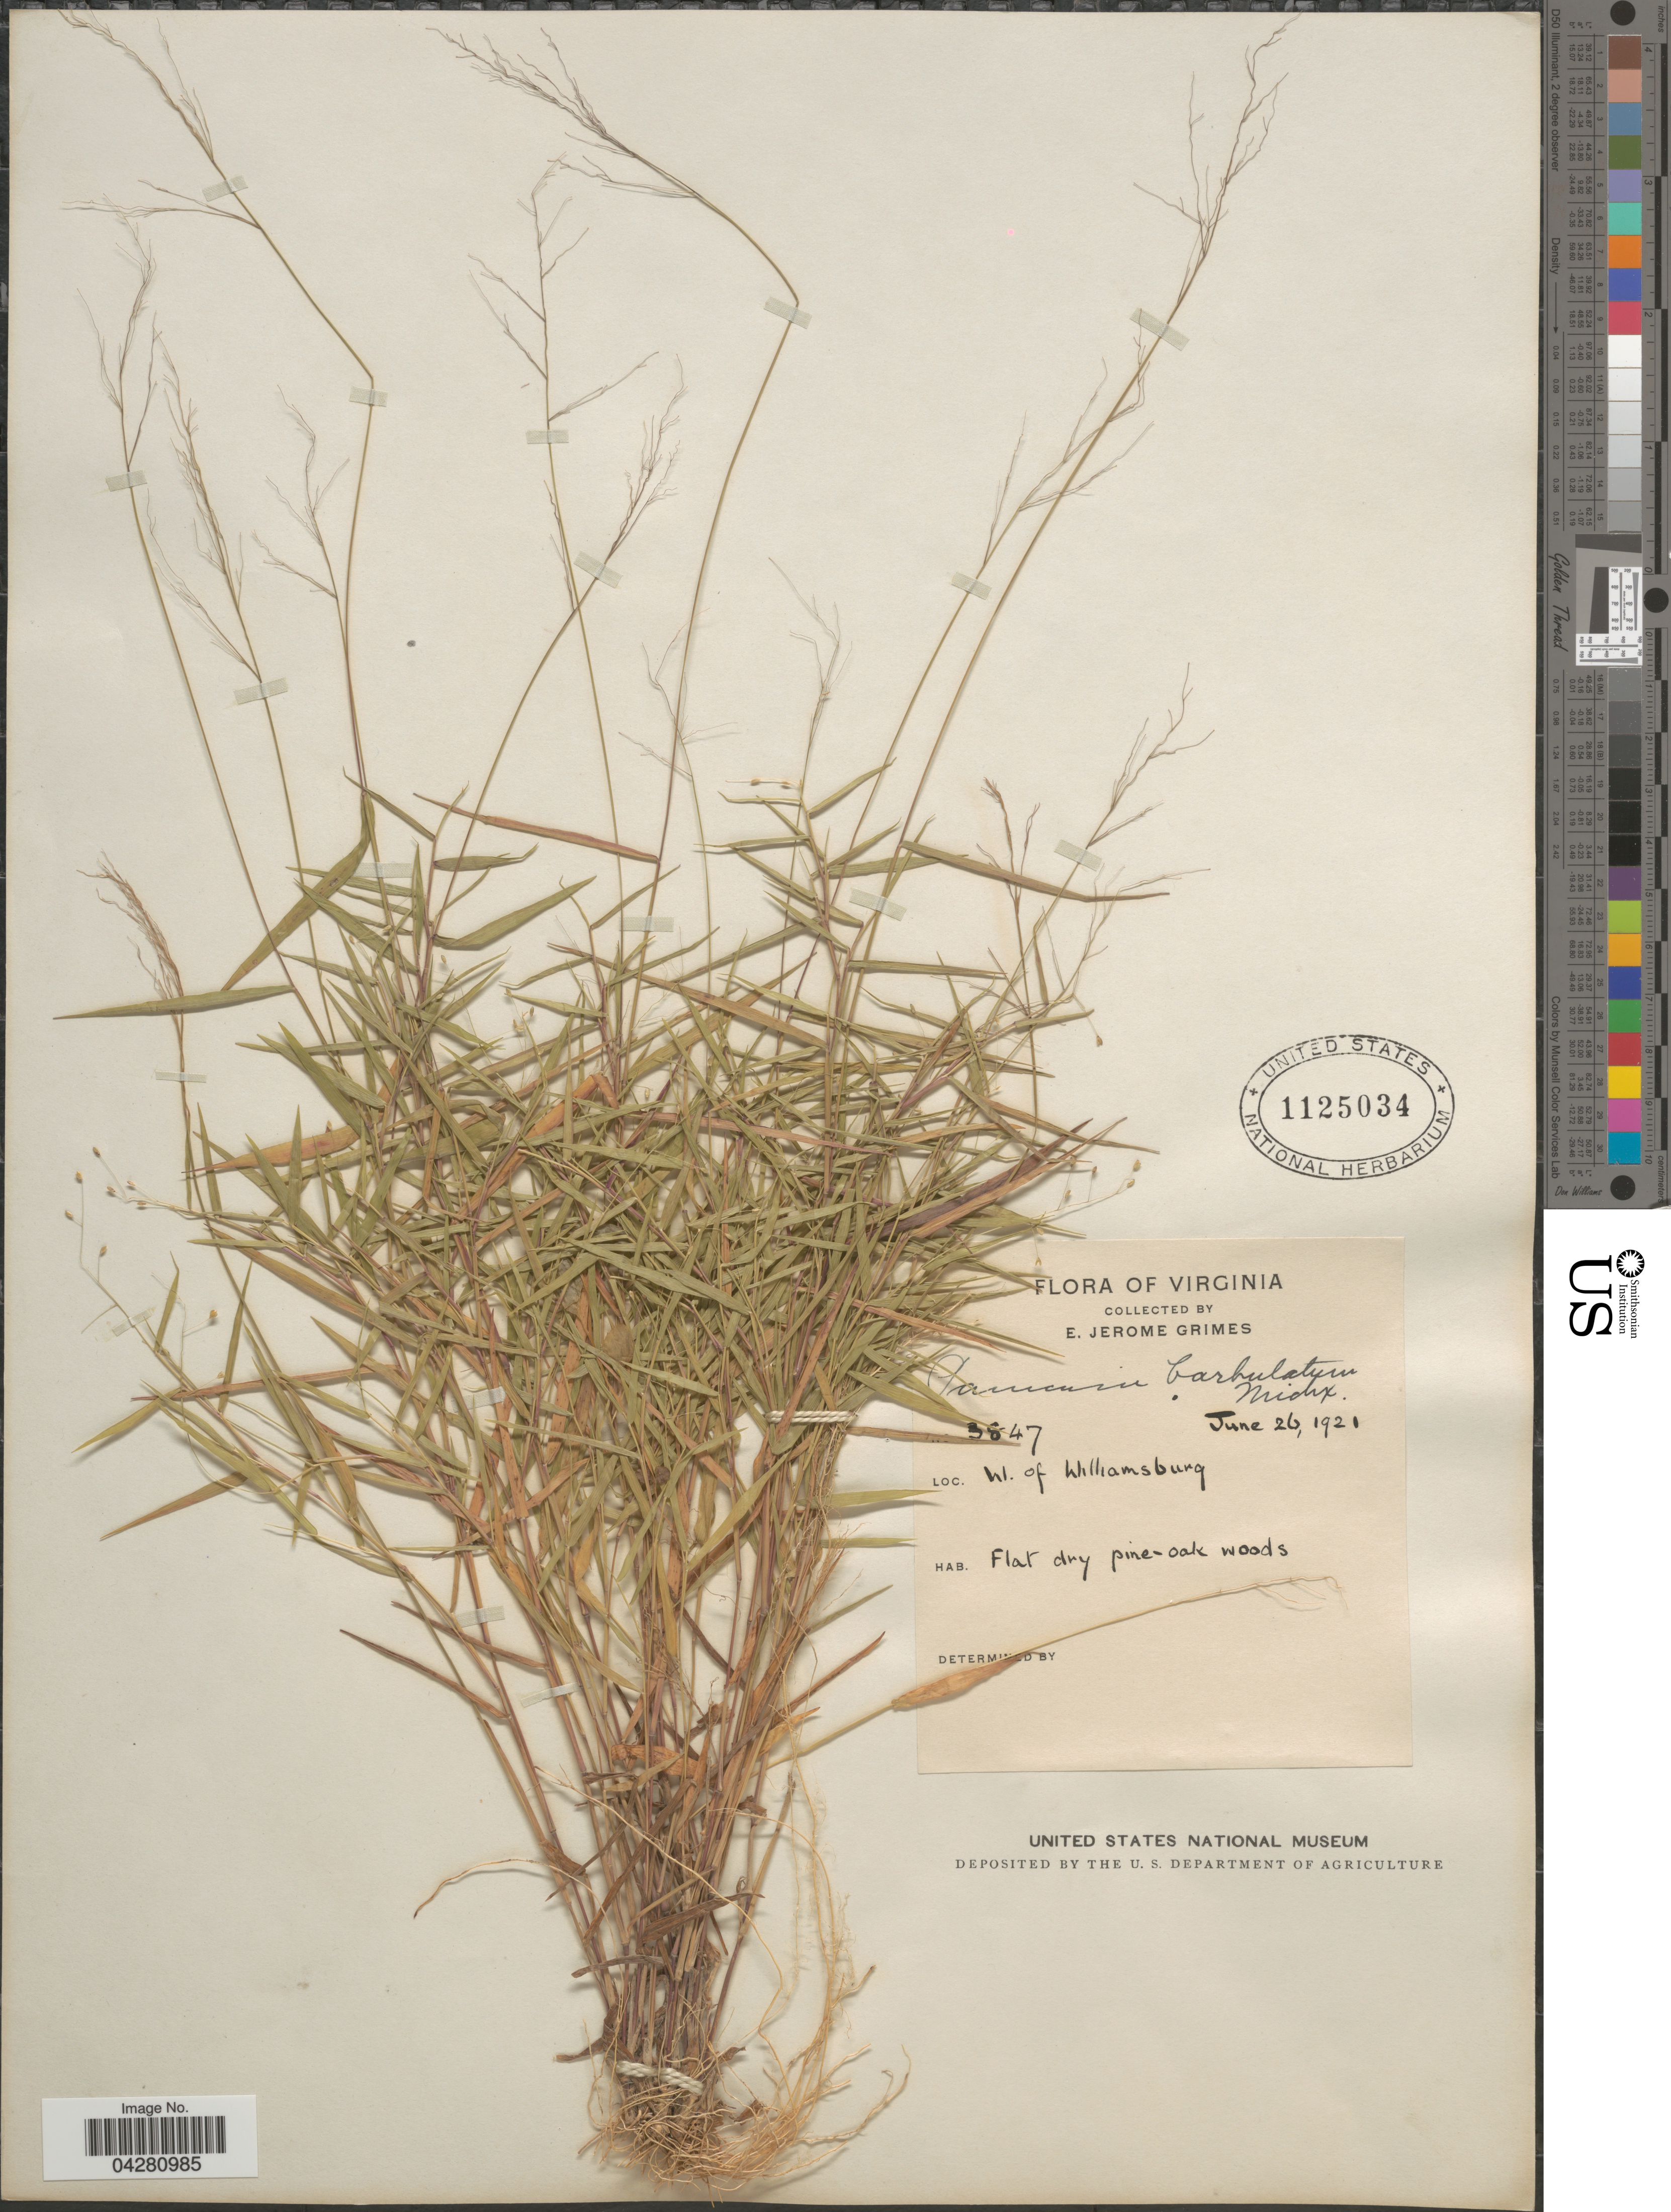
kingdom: Plantae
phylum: Tracheophyta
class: Liliopsida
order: Poales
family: Poaceae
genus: Dichanthelium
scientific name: Dichanthelium dichotomum var. dichotomum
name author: (L.) Gould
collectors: E. J. Grimes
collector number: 3847*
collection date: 1921-06-26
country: United States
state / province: Virginia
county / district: City of Williamsburg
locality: W. of Williamsburg.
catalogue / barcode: US 1125034